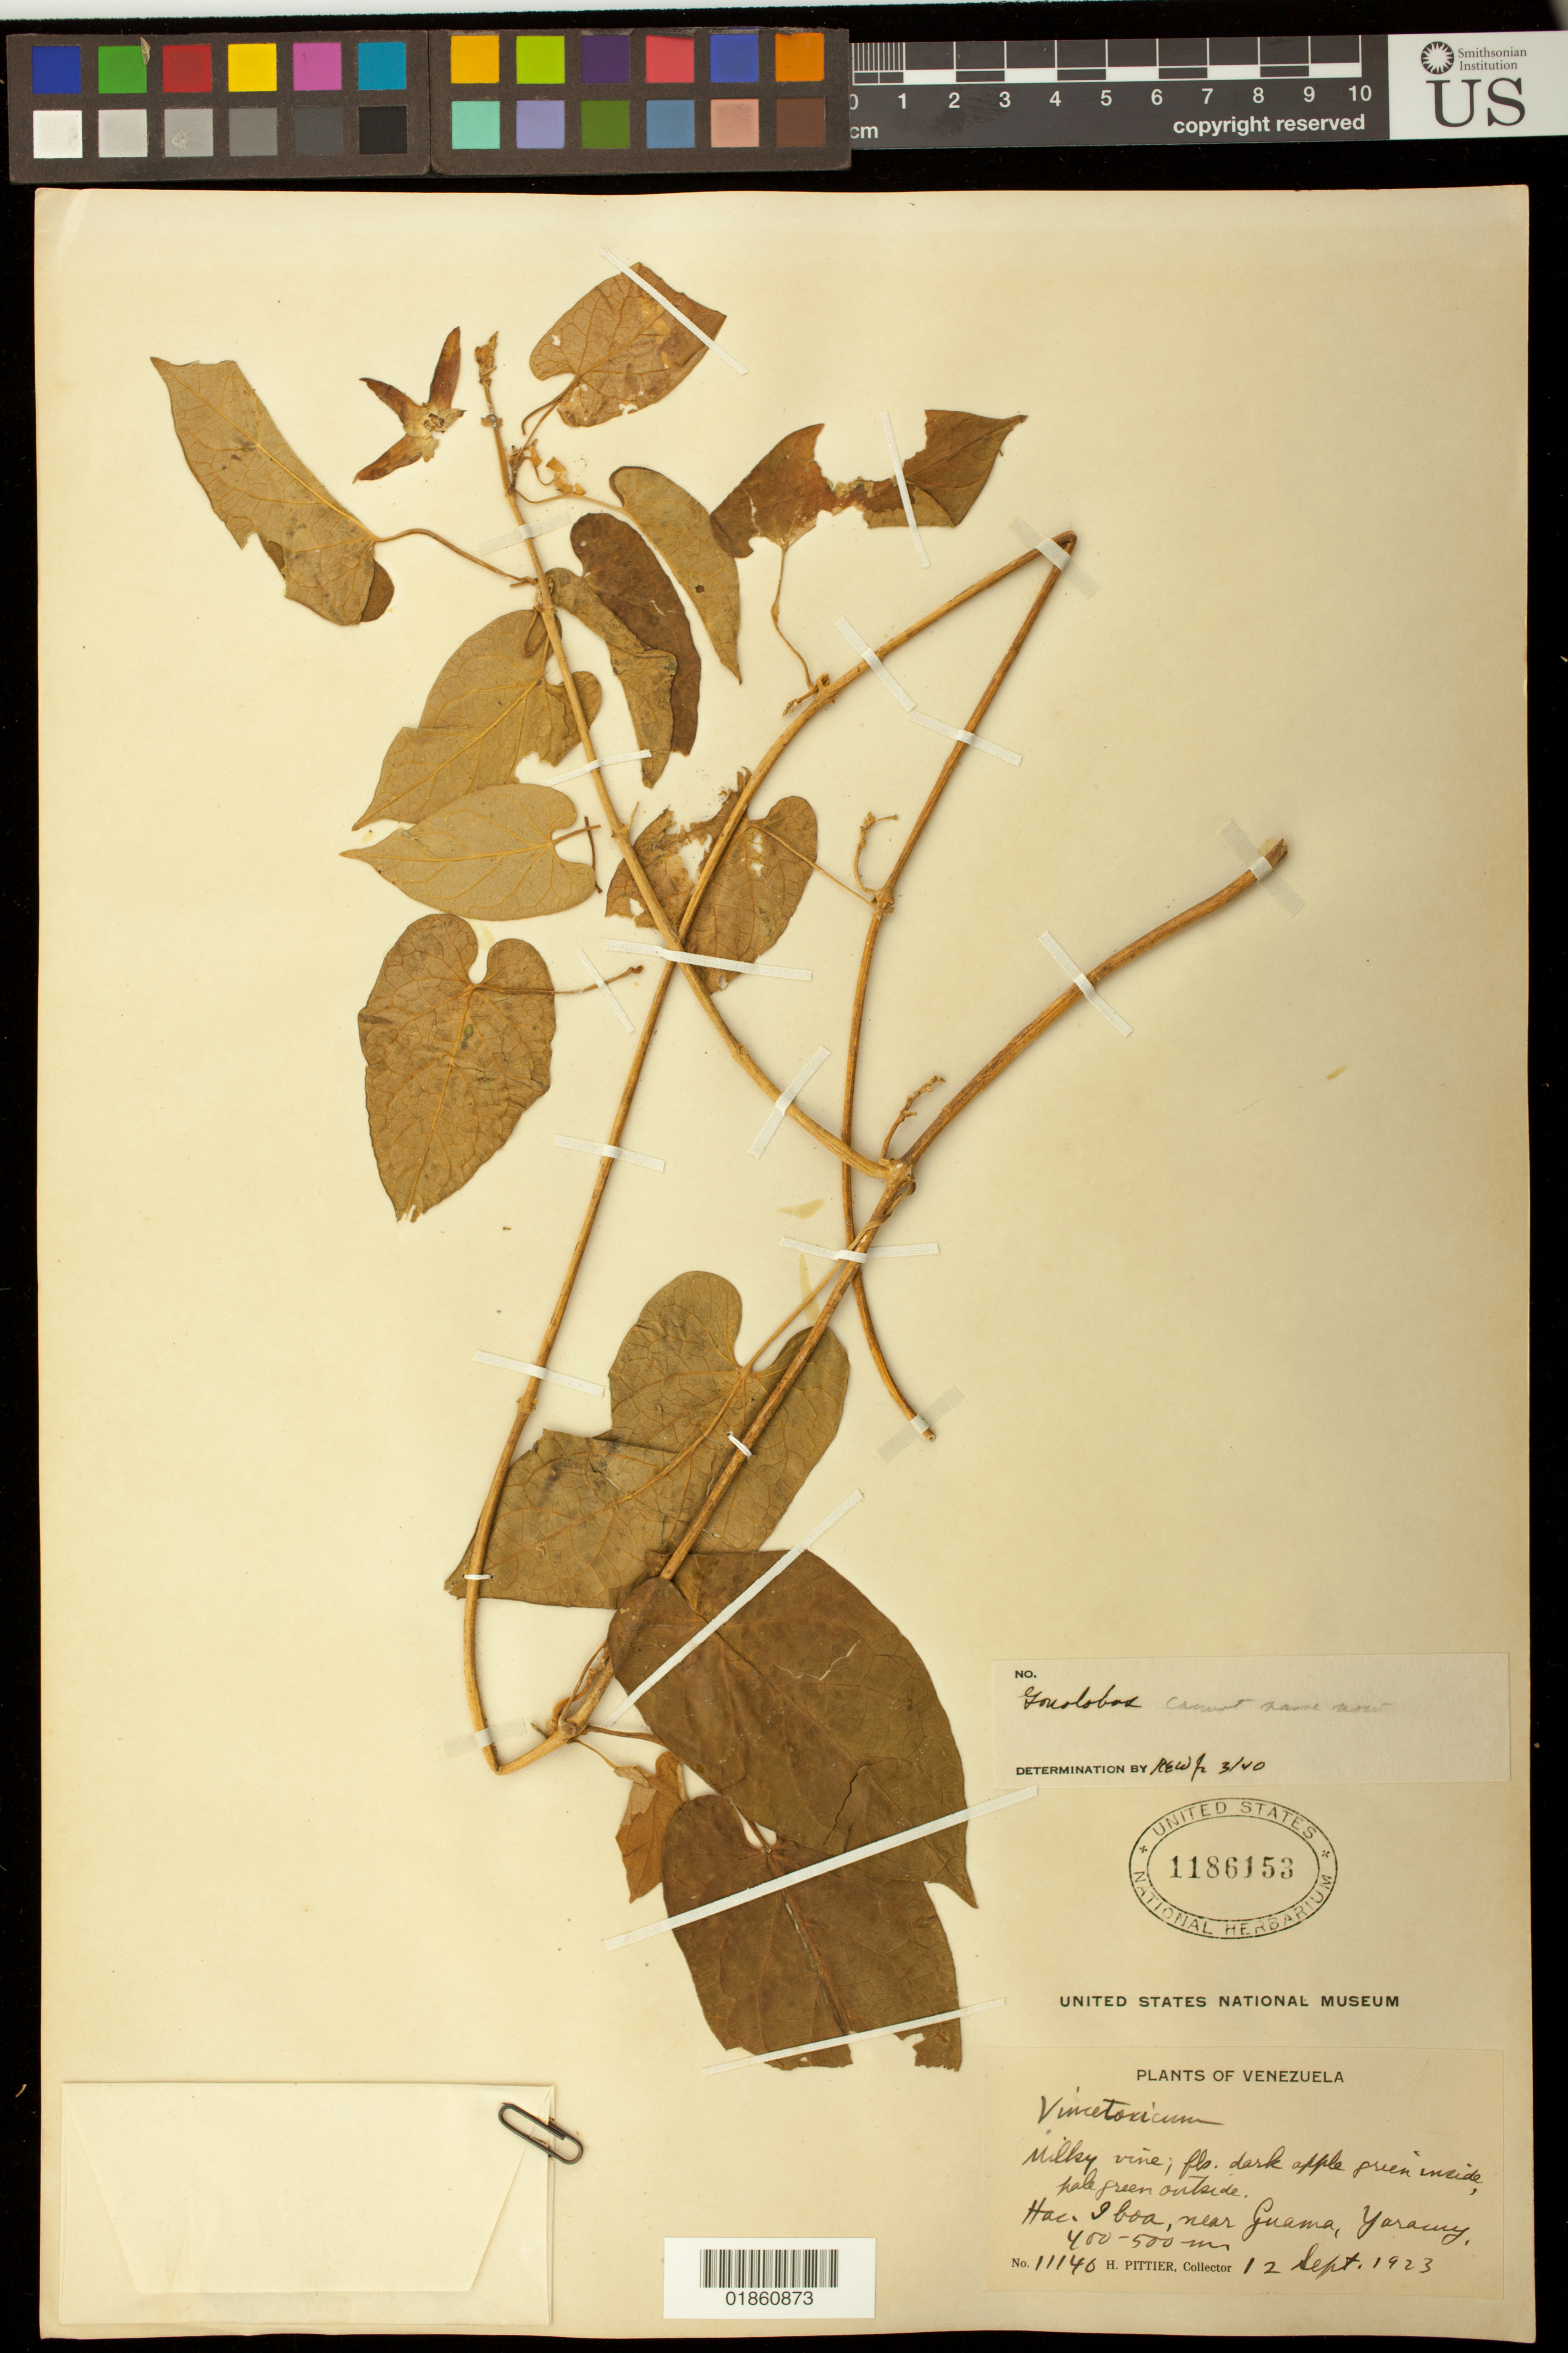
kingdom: Plantae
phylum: Tracheophyta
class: Magnoliopsida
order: Gentianales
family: Apocynaceae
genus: Gonolobus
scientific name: Gonolobus sp.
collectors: H. F. Pittier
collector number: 11146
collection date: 1923-09-12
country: Venezuela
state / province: Yaracuy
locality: Hac. Iboa, near Guama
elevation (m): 400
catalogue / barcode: US 1186153